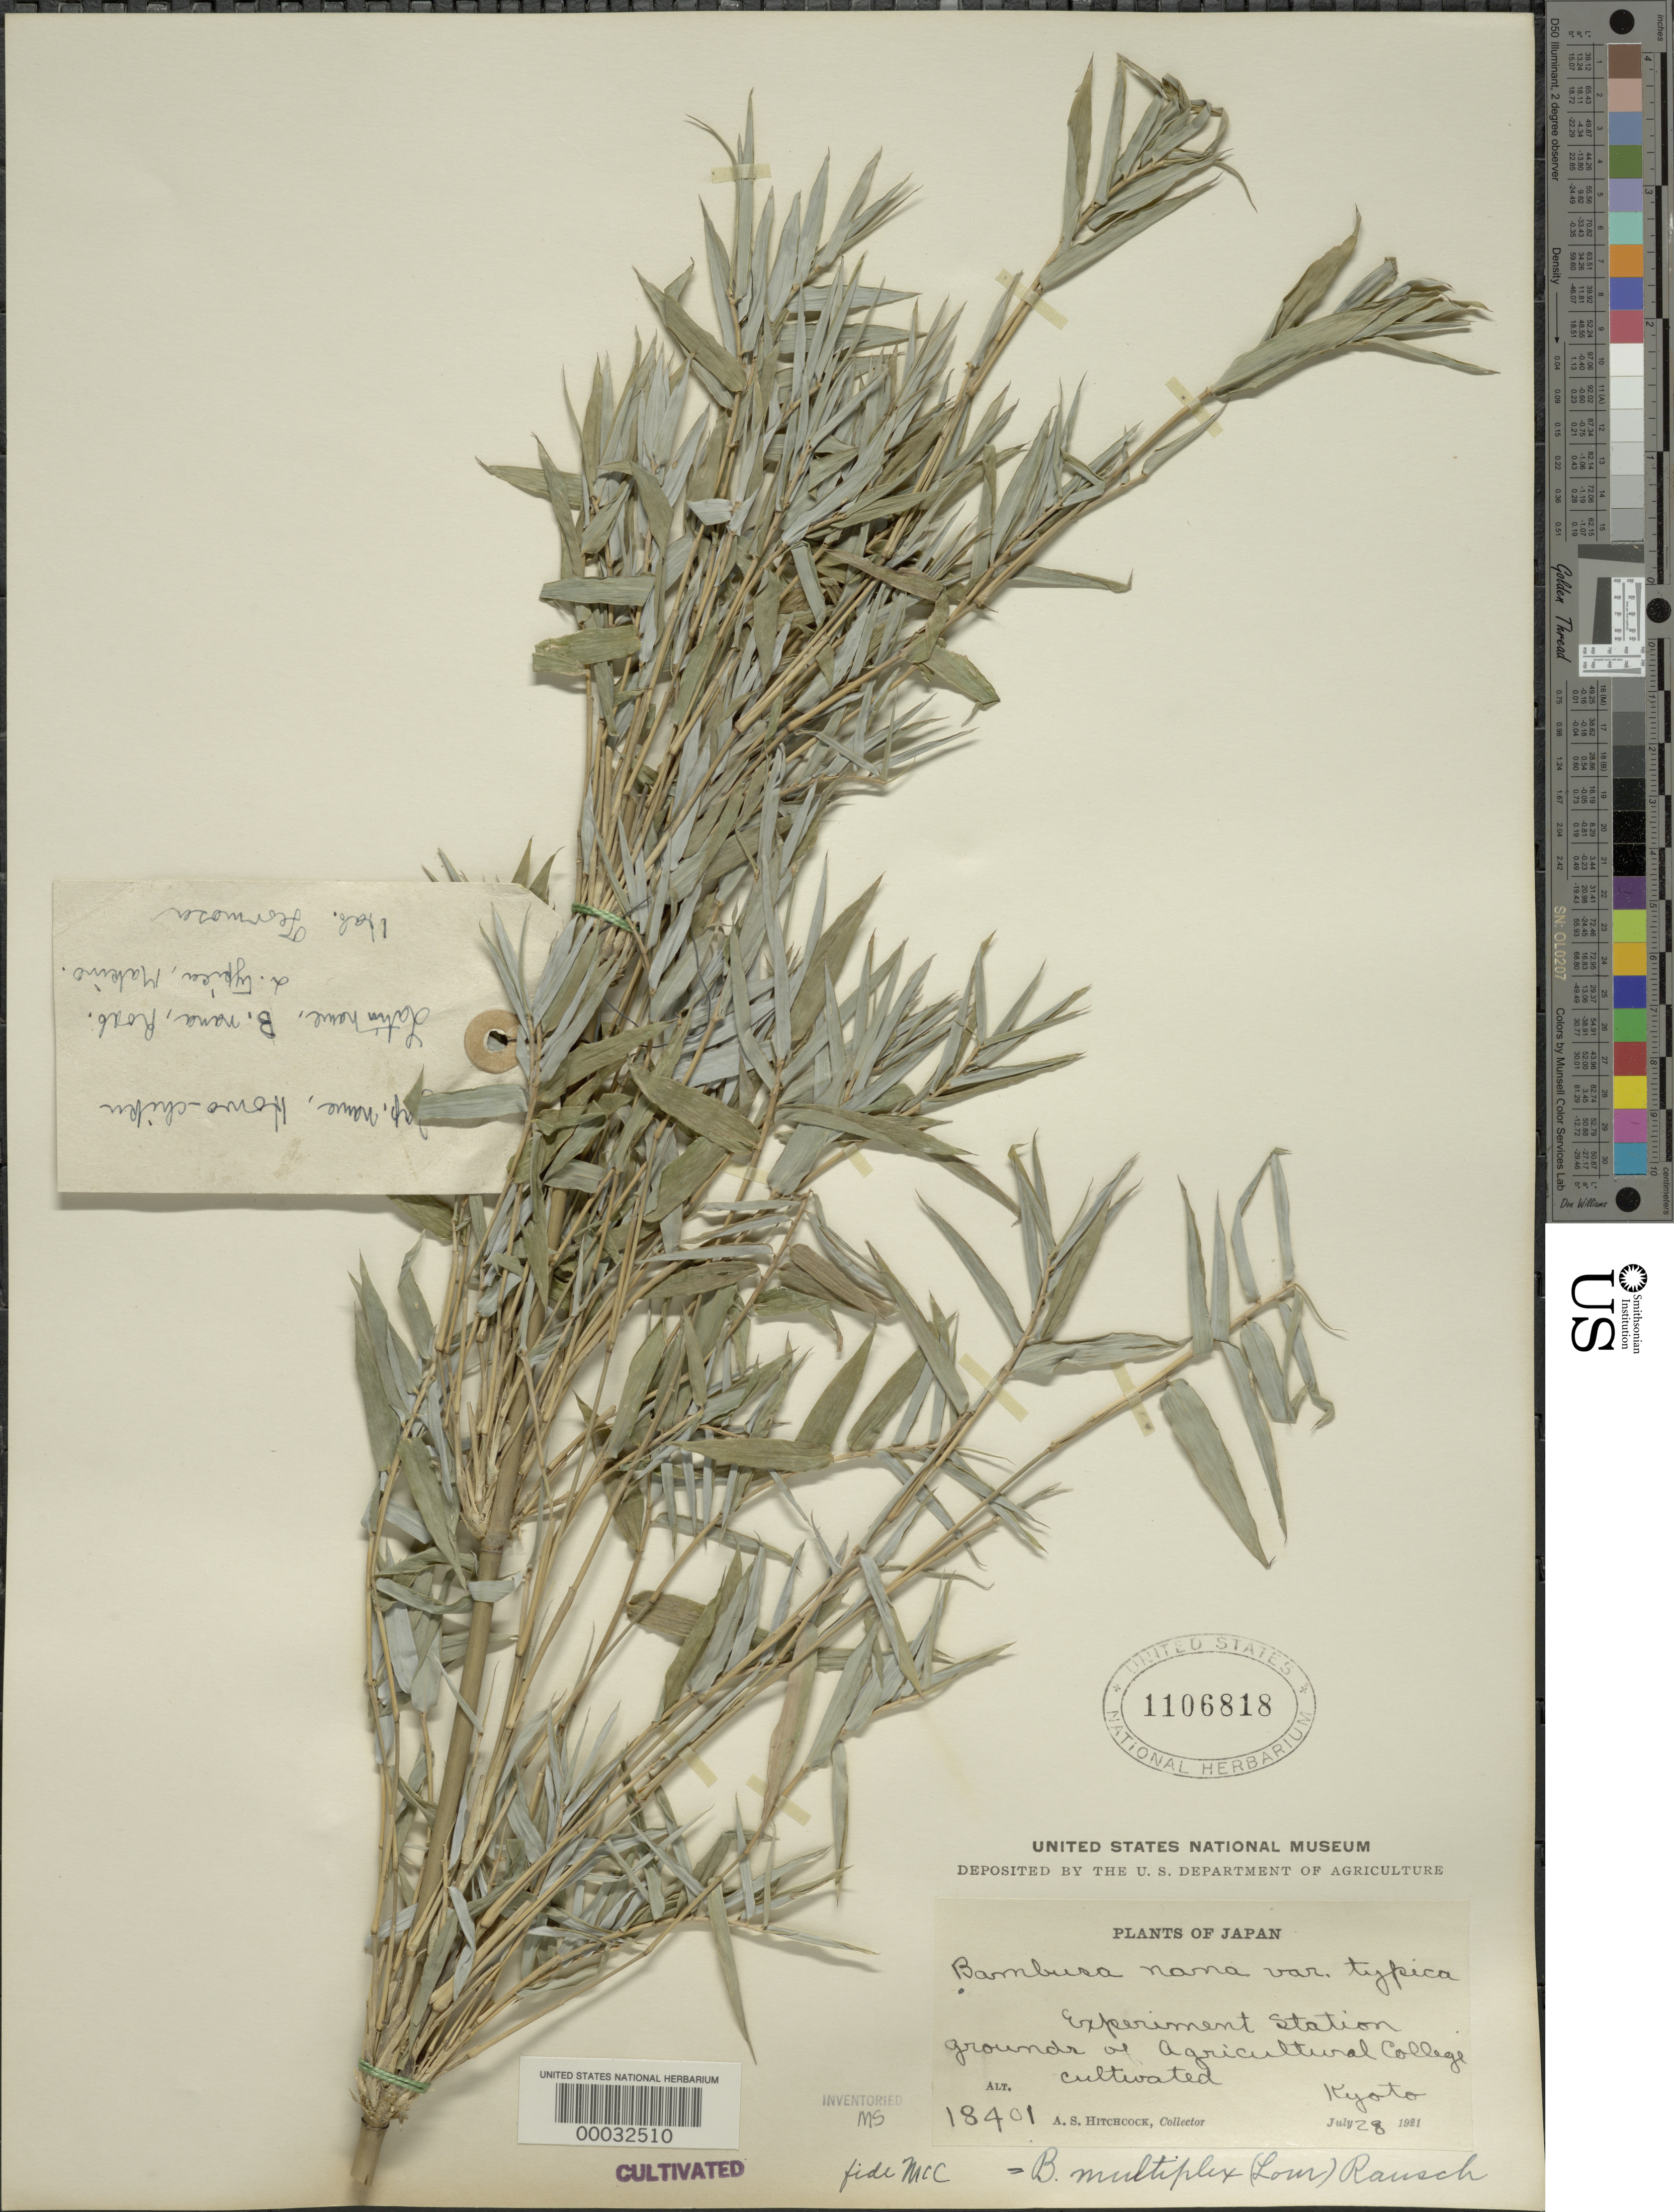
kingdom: Plantae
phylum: Tracheophyta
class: Liliopsida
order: Poales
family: Poaceae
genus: Bambusa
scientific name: Bambusa multiplex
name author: (Lour.) Raeusch. ex Schult. & Schult. f.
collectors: A. S. Hitchcock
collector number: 18401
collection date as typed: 28 Jul 1921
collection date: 1921-07-28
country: Japan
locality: Kyoto experimental station-kyoto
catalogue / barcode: US 1106818